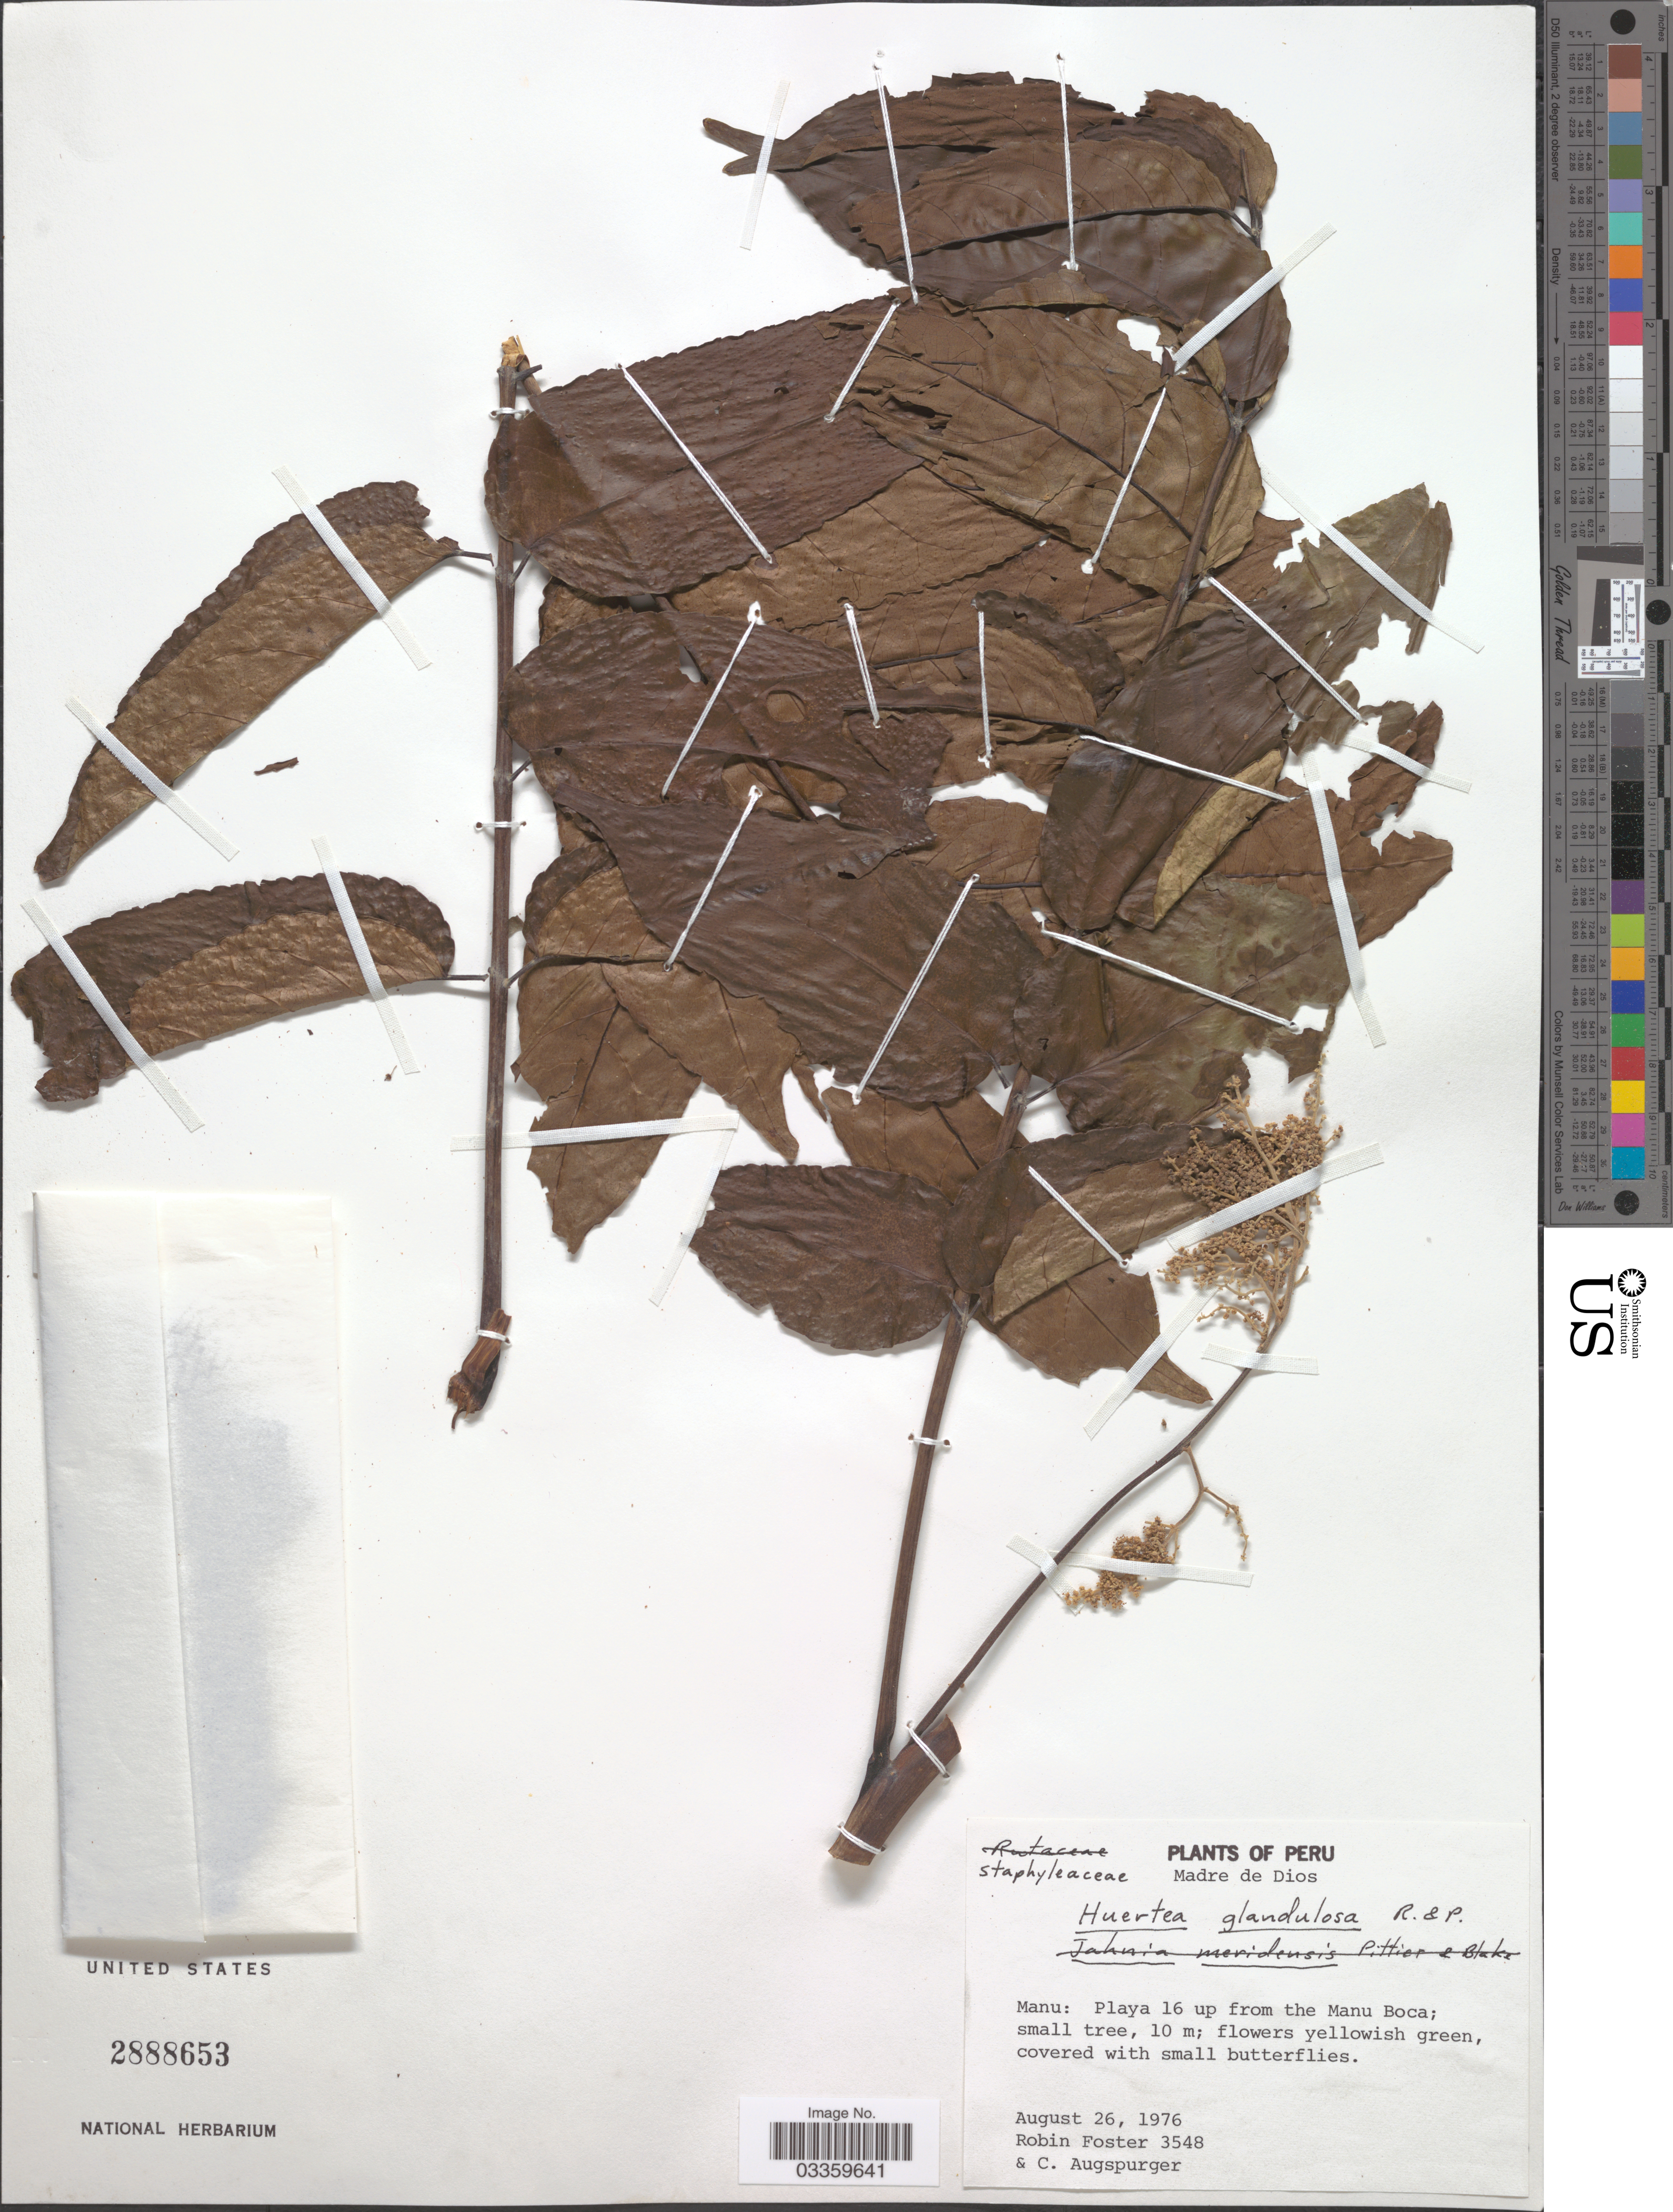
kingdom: Plantae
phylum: Tracheophyta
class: Magnoliopsida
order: Huerteales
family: Tapisciaceae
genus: Huertea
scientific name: Huertea granadina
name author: Cuatrec.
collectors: R. B. Foster & C. Augspurger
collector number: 3548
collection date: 1976-08-26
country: Peru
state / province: Madre de Dios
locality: Manu: Playa 16 up from the Manu Boca.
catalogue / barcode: US 2888653